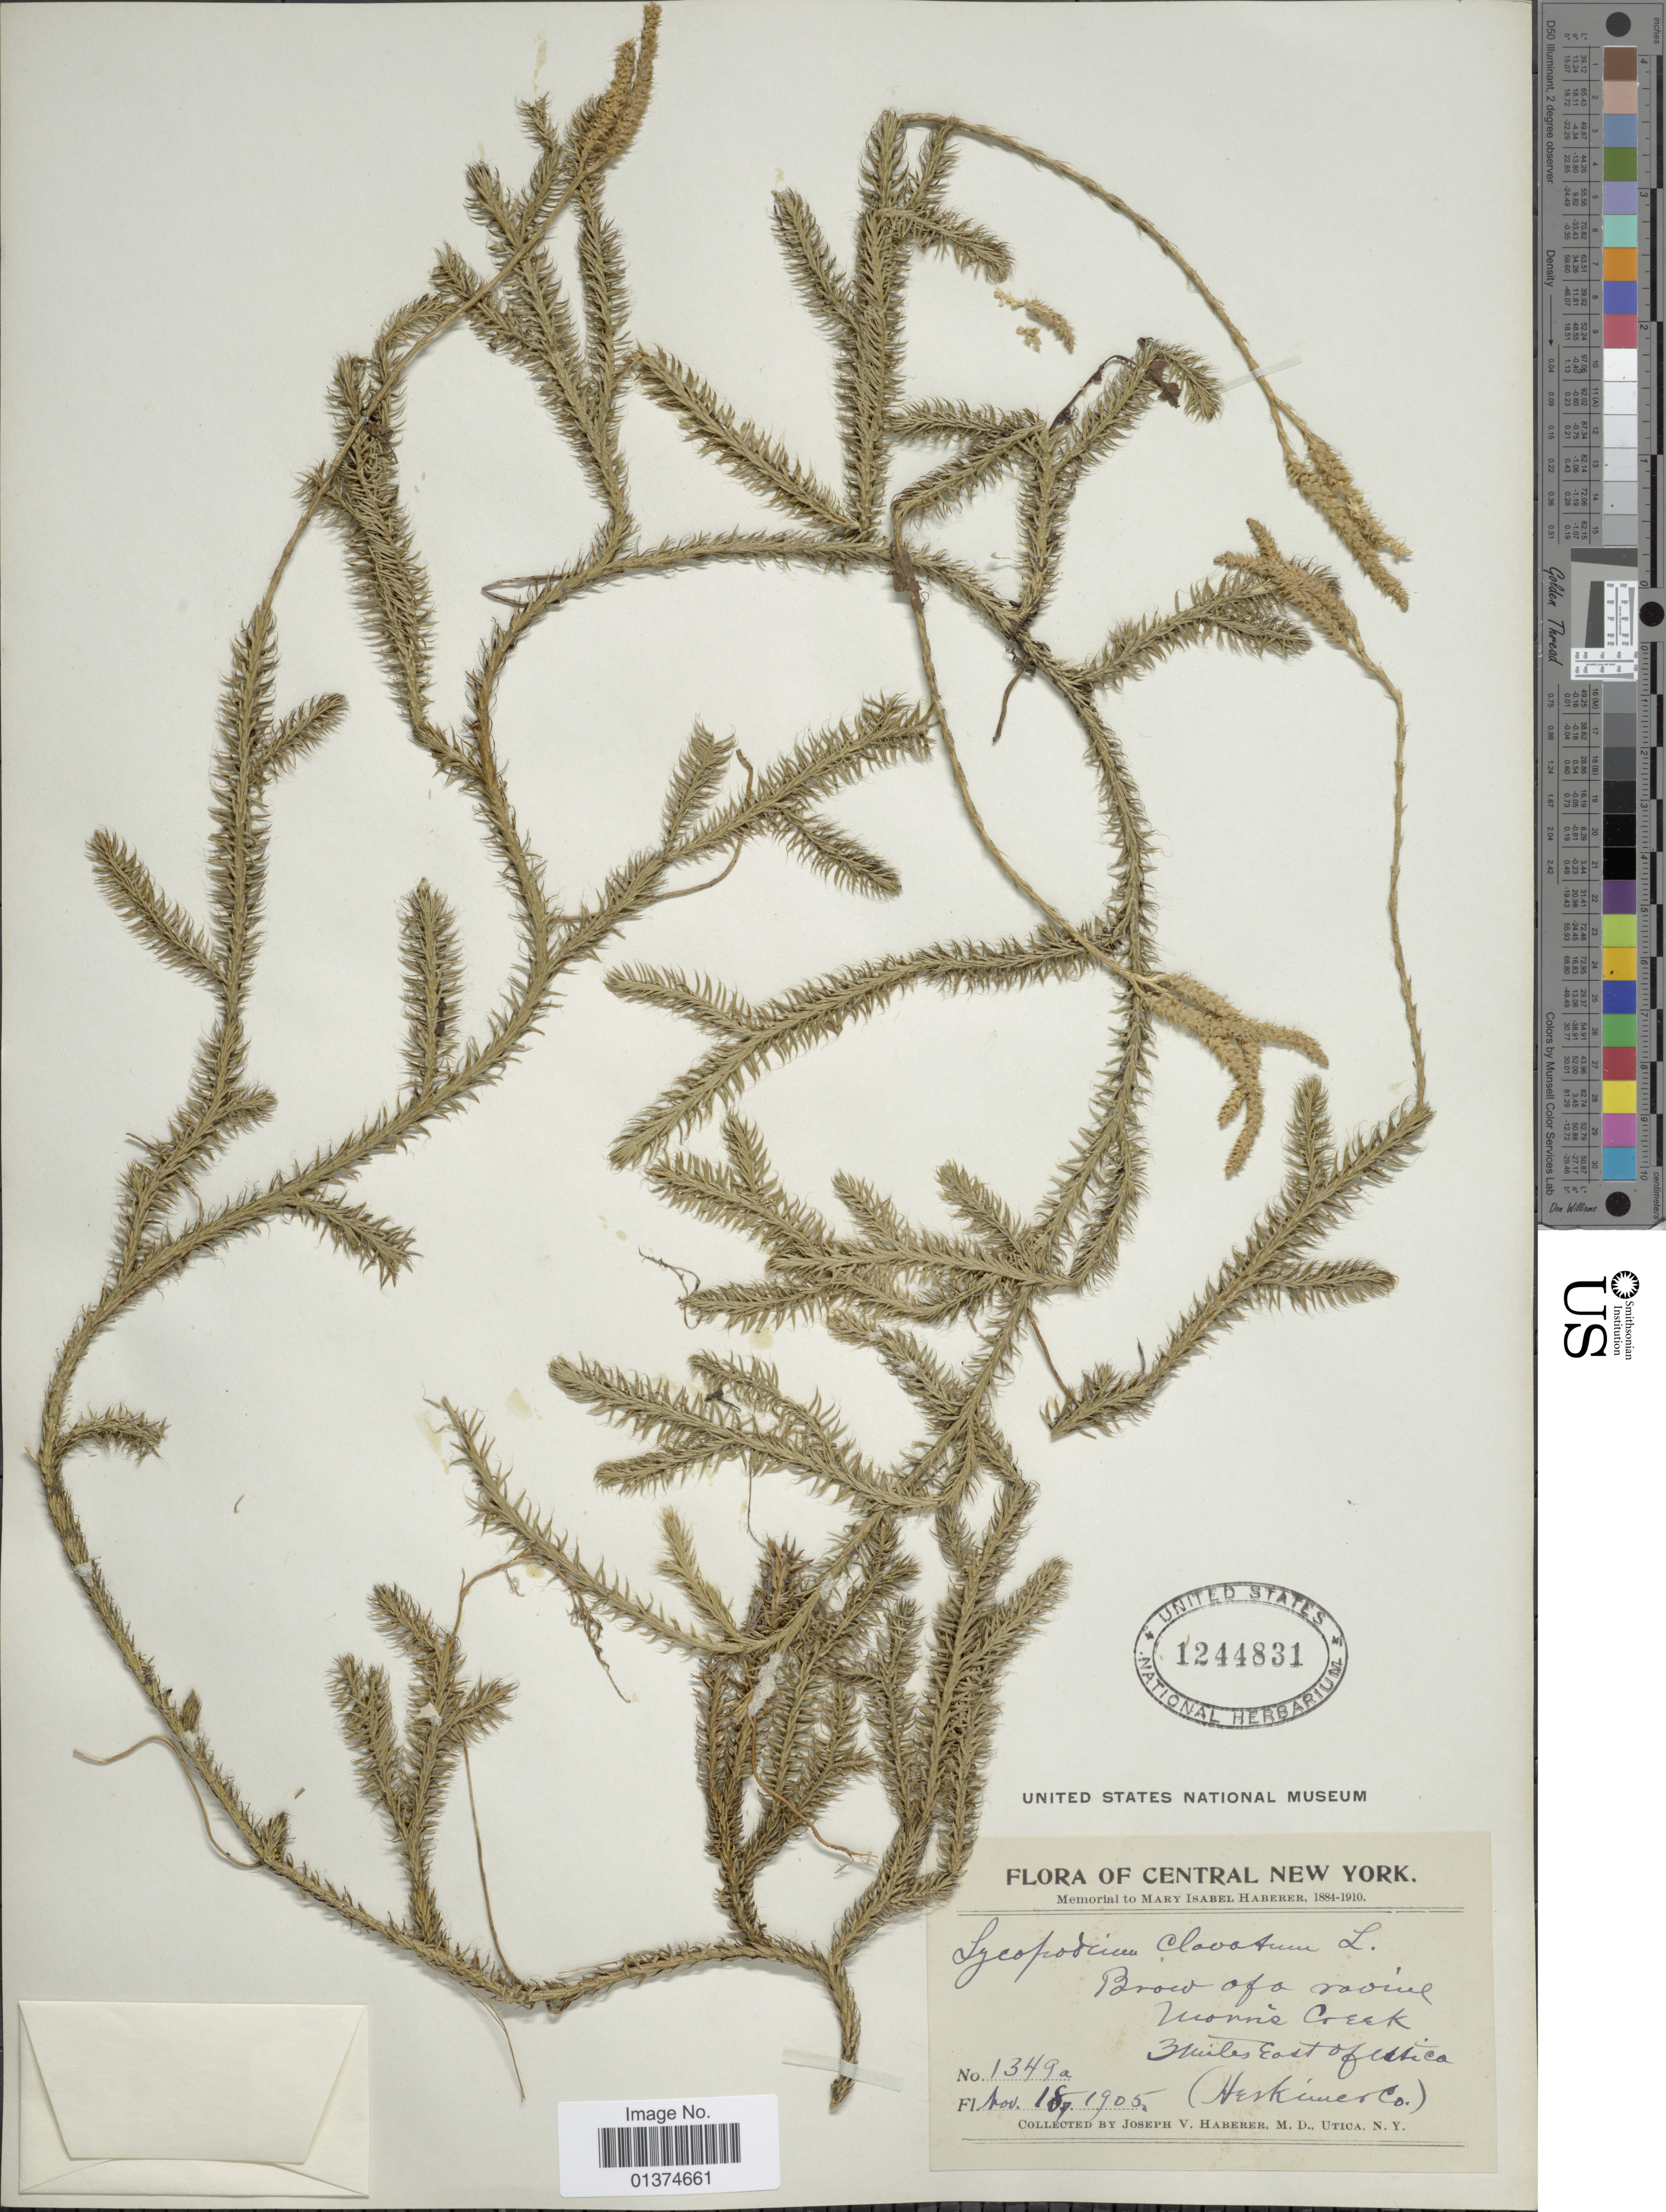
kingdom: Plantae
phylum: Tracheophyta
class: Lycopodiopsida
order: Lycopodiales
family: Lycopodiaceae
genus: Lycopodium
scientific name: Lycopodium clavatum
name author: L.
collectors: J. V. Haberer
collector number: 1349a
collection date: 1905-11-18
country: United States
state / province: New York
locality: Central New York, Broad ravine Morris Creek, 3 miles East of Utica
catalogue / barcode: US 1244831